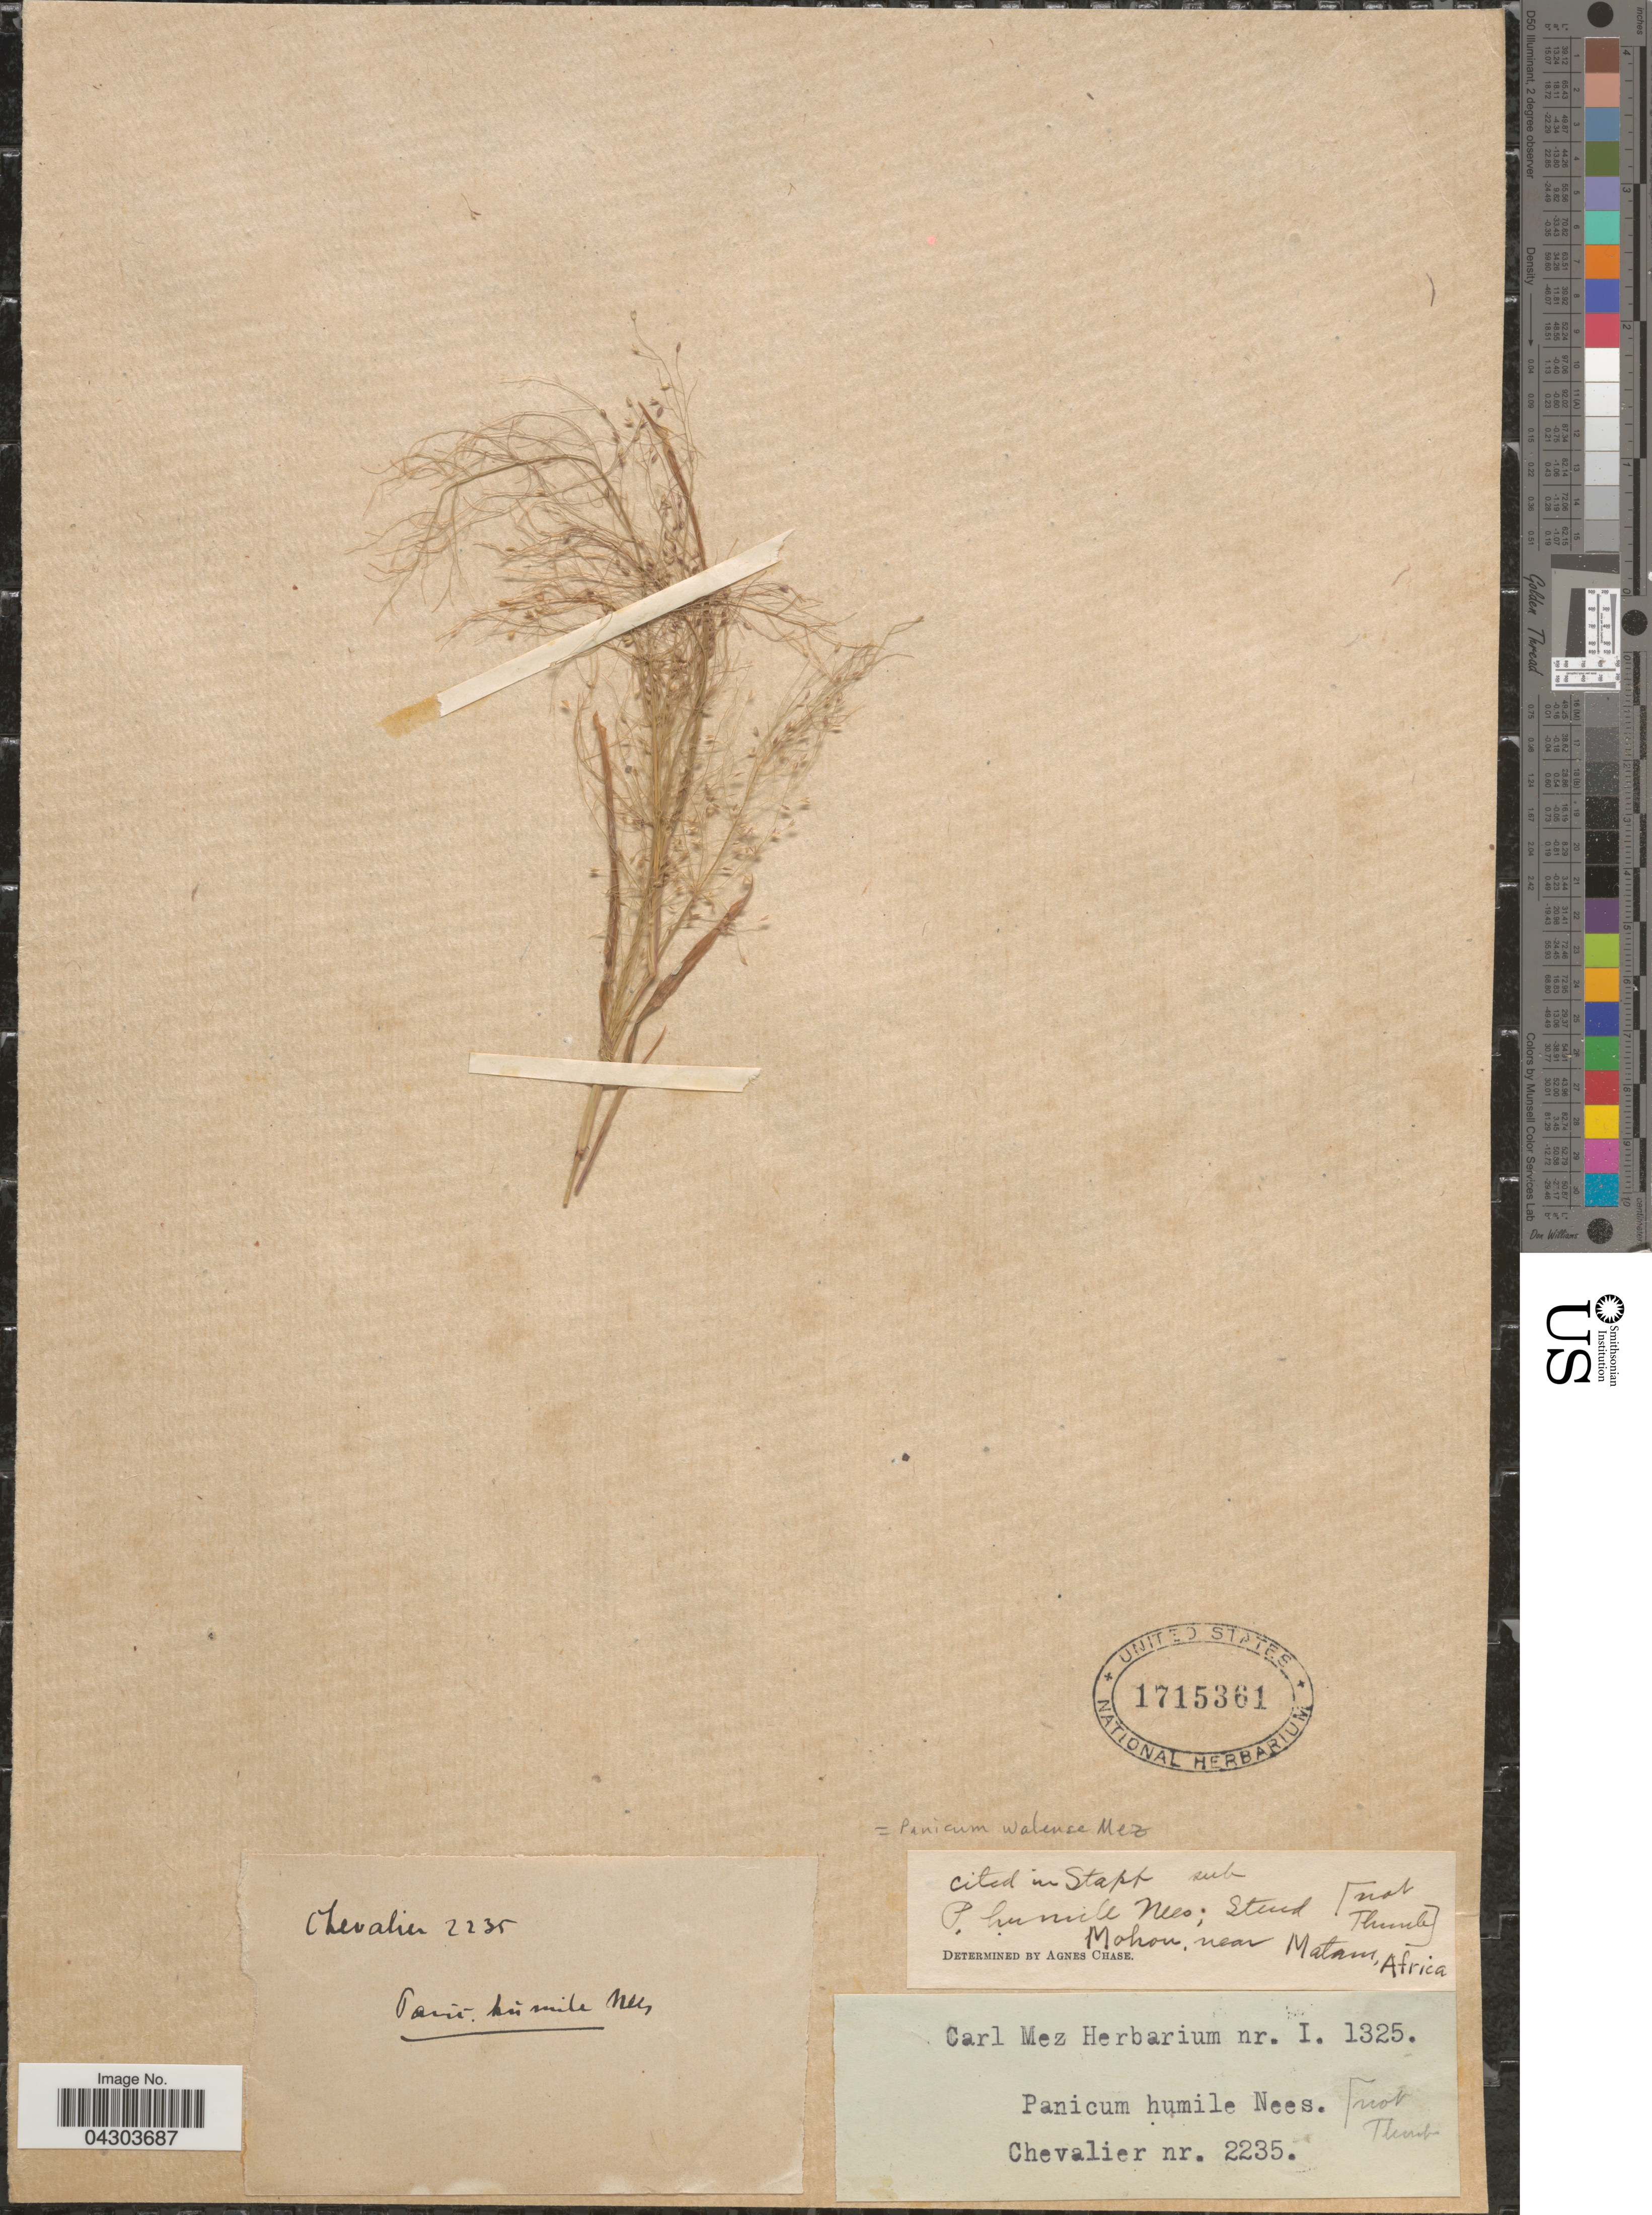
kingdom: Plantae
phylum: Tracheophyta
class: Liliopsida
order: Poales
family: Poaceae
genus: Panicum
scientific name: Panicum humile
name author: Nees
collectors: Chevalier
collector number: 2235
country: Senegal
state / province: Matam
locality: Mohou, near Matam.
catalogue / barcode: US 1715361